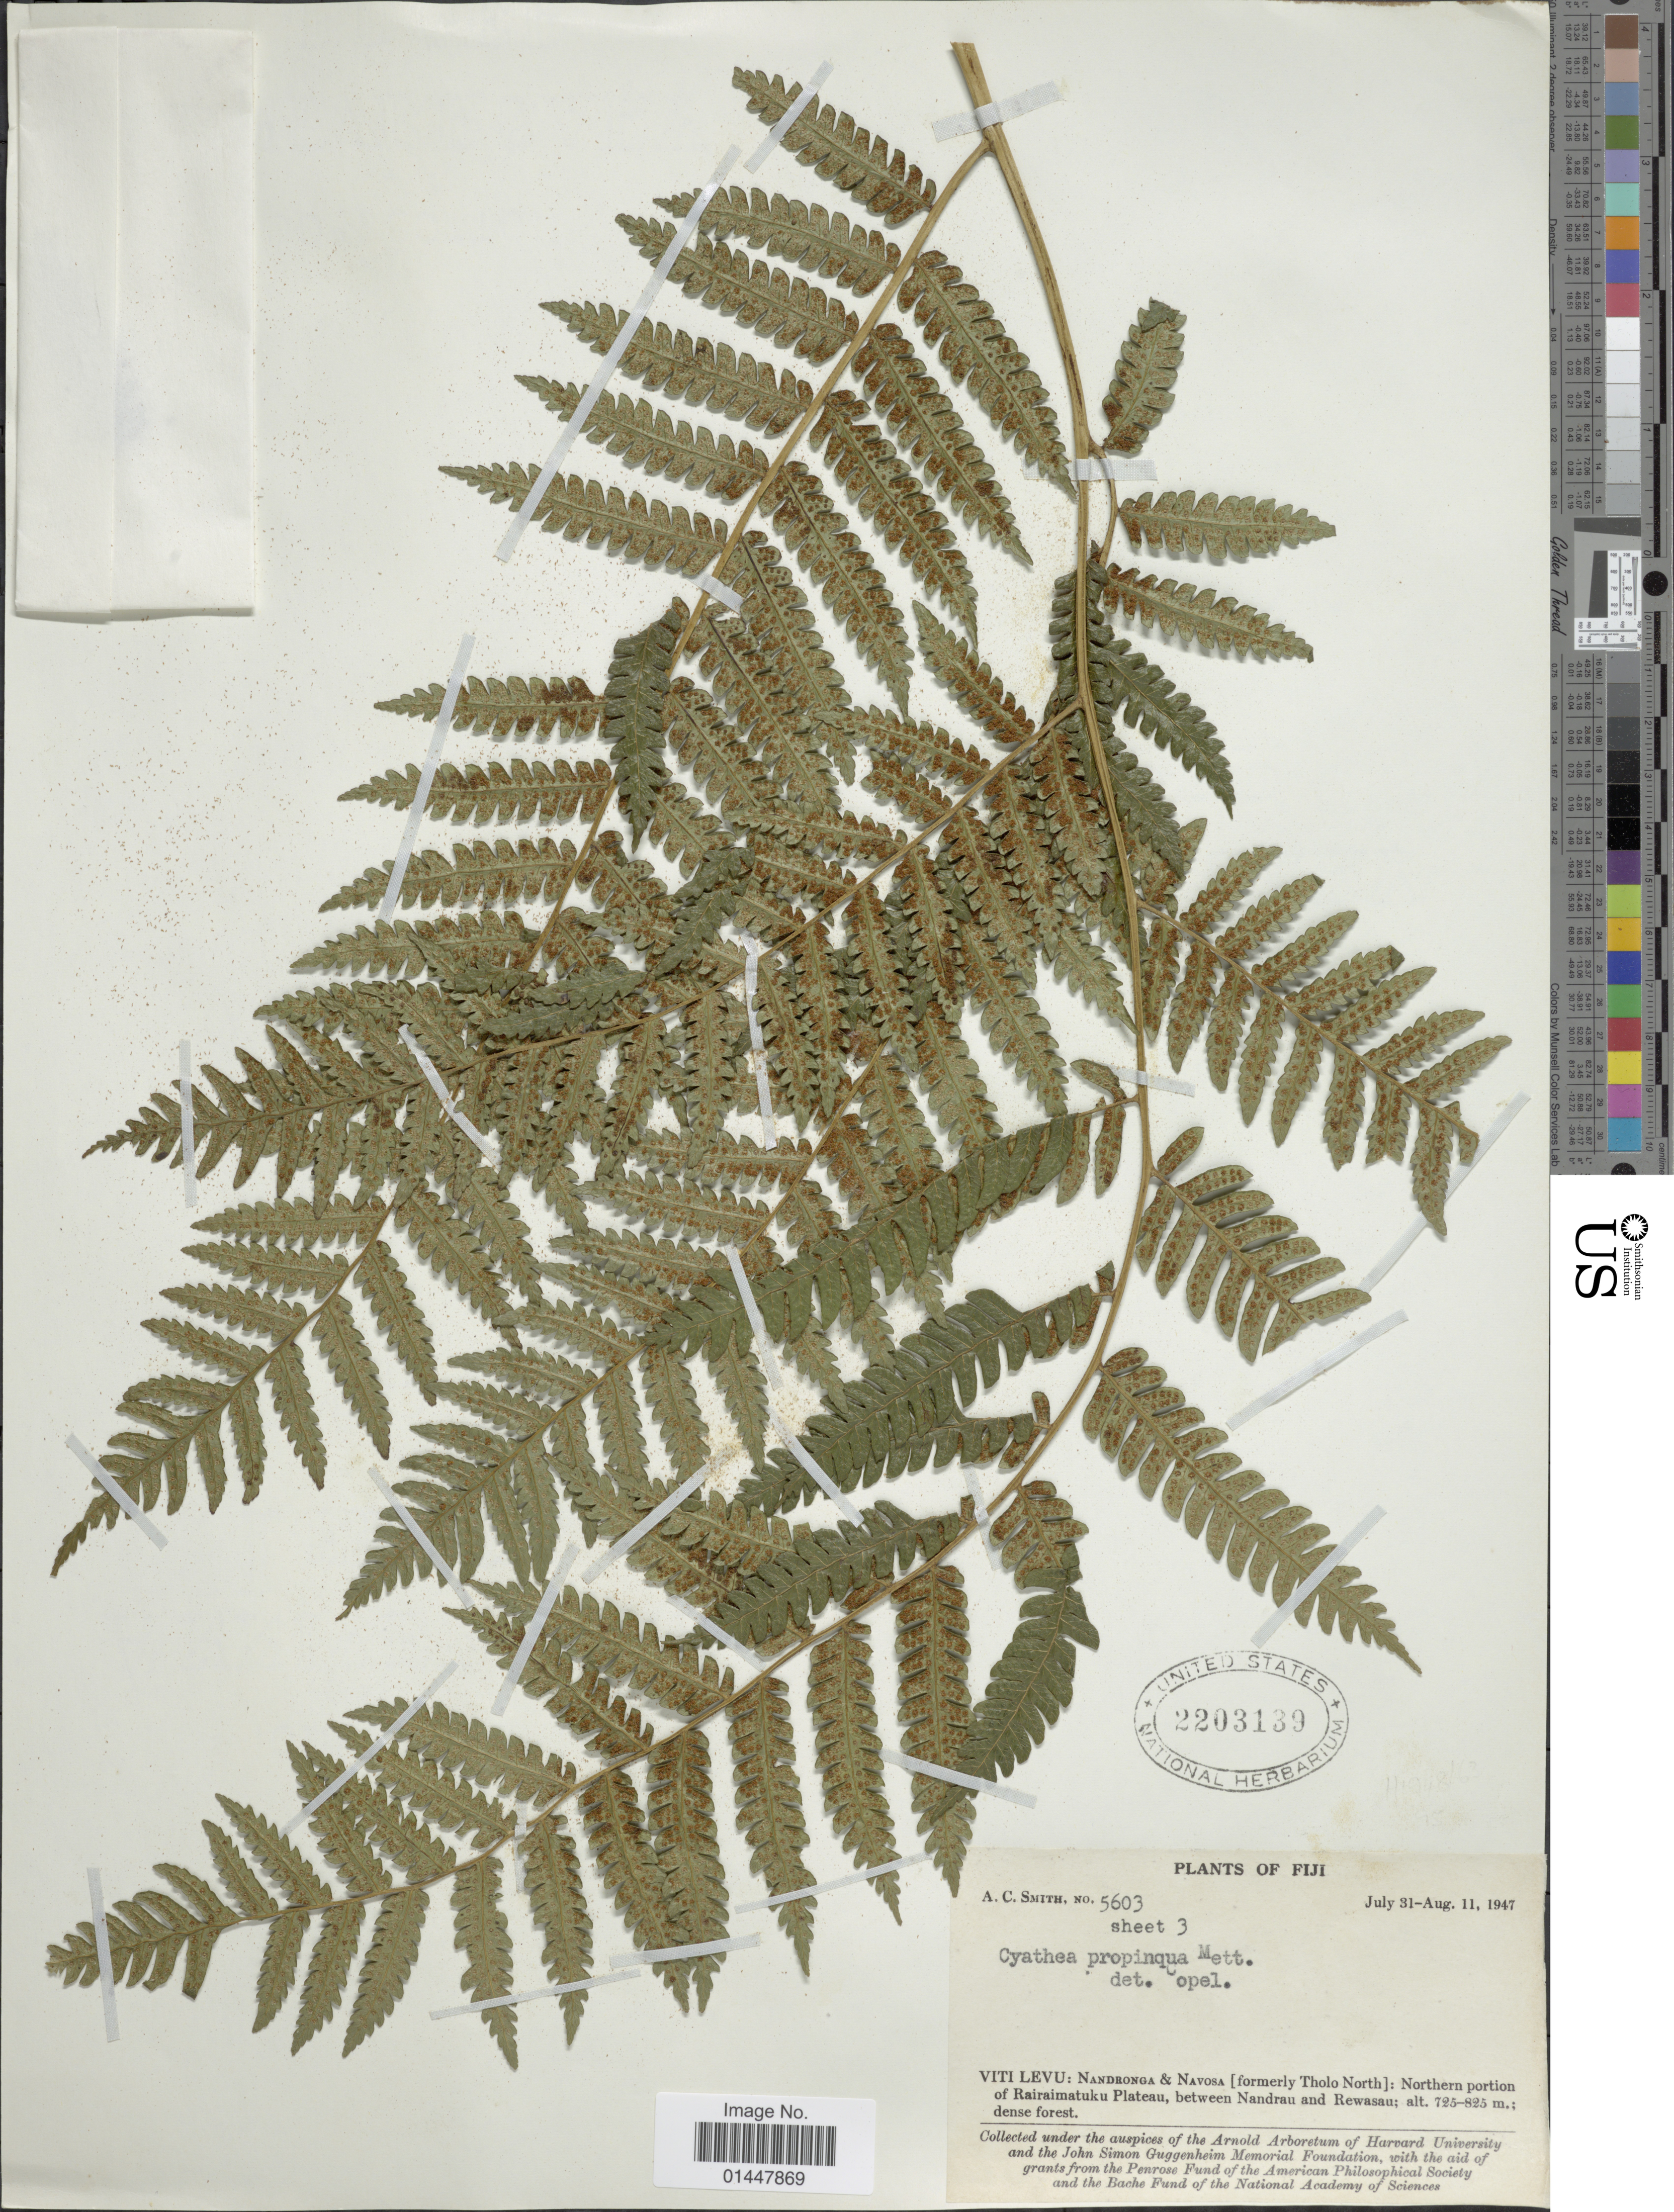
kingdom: Plantae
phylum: Tracheophyta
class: Polypodiopsida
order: Cyatheales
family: Cyatheaceae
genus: Sphaeropteris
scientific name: Sphaeropteris propinqua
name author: (Mett.) R.M. Tryon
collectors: A. C. Smith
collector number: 5603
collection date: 1947-07-31/1947-08-11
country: Fiji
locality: Viti Levu, Nandronga & Navosa (formerly Tholo North), northern portion of Rairaimatuku Plateau, between Nandrau and Rewasau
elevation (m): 725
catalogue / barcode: US 2203139